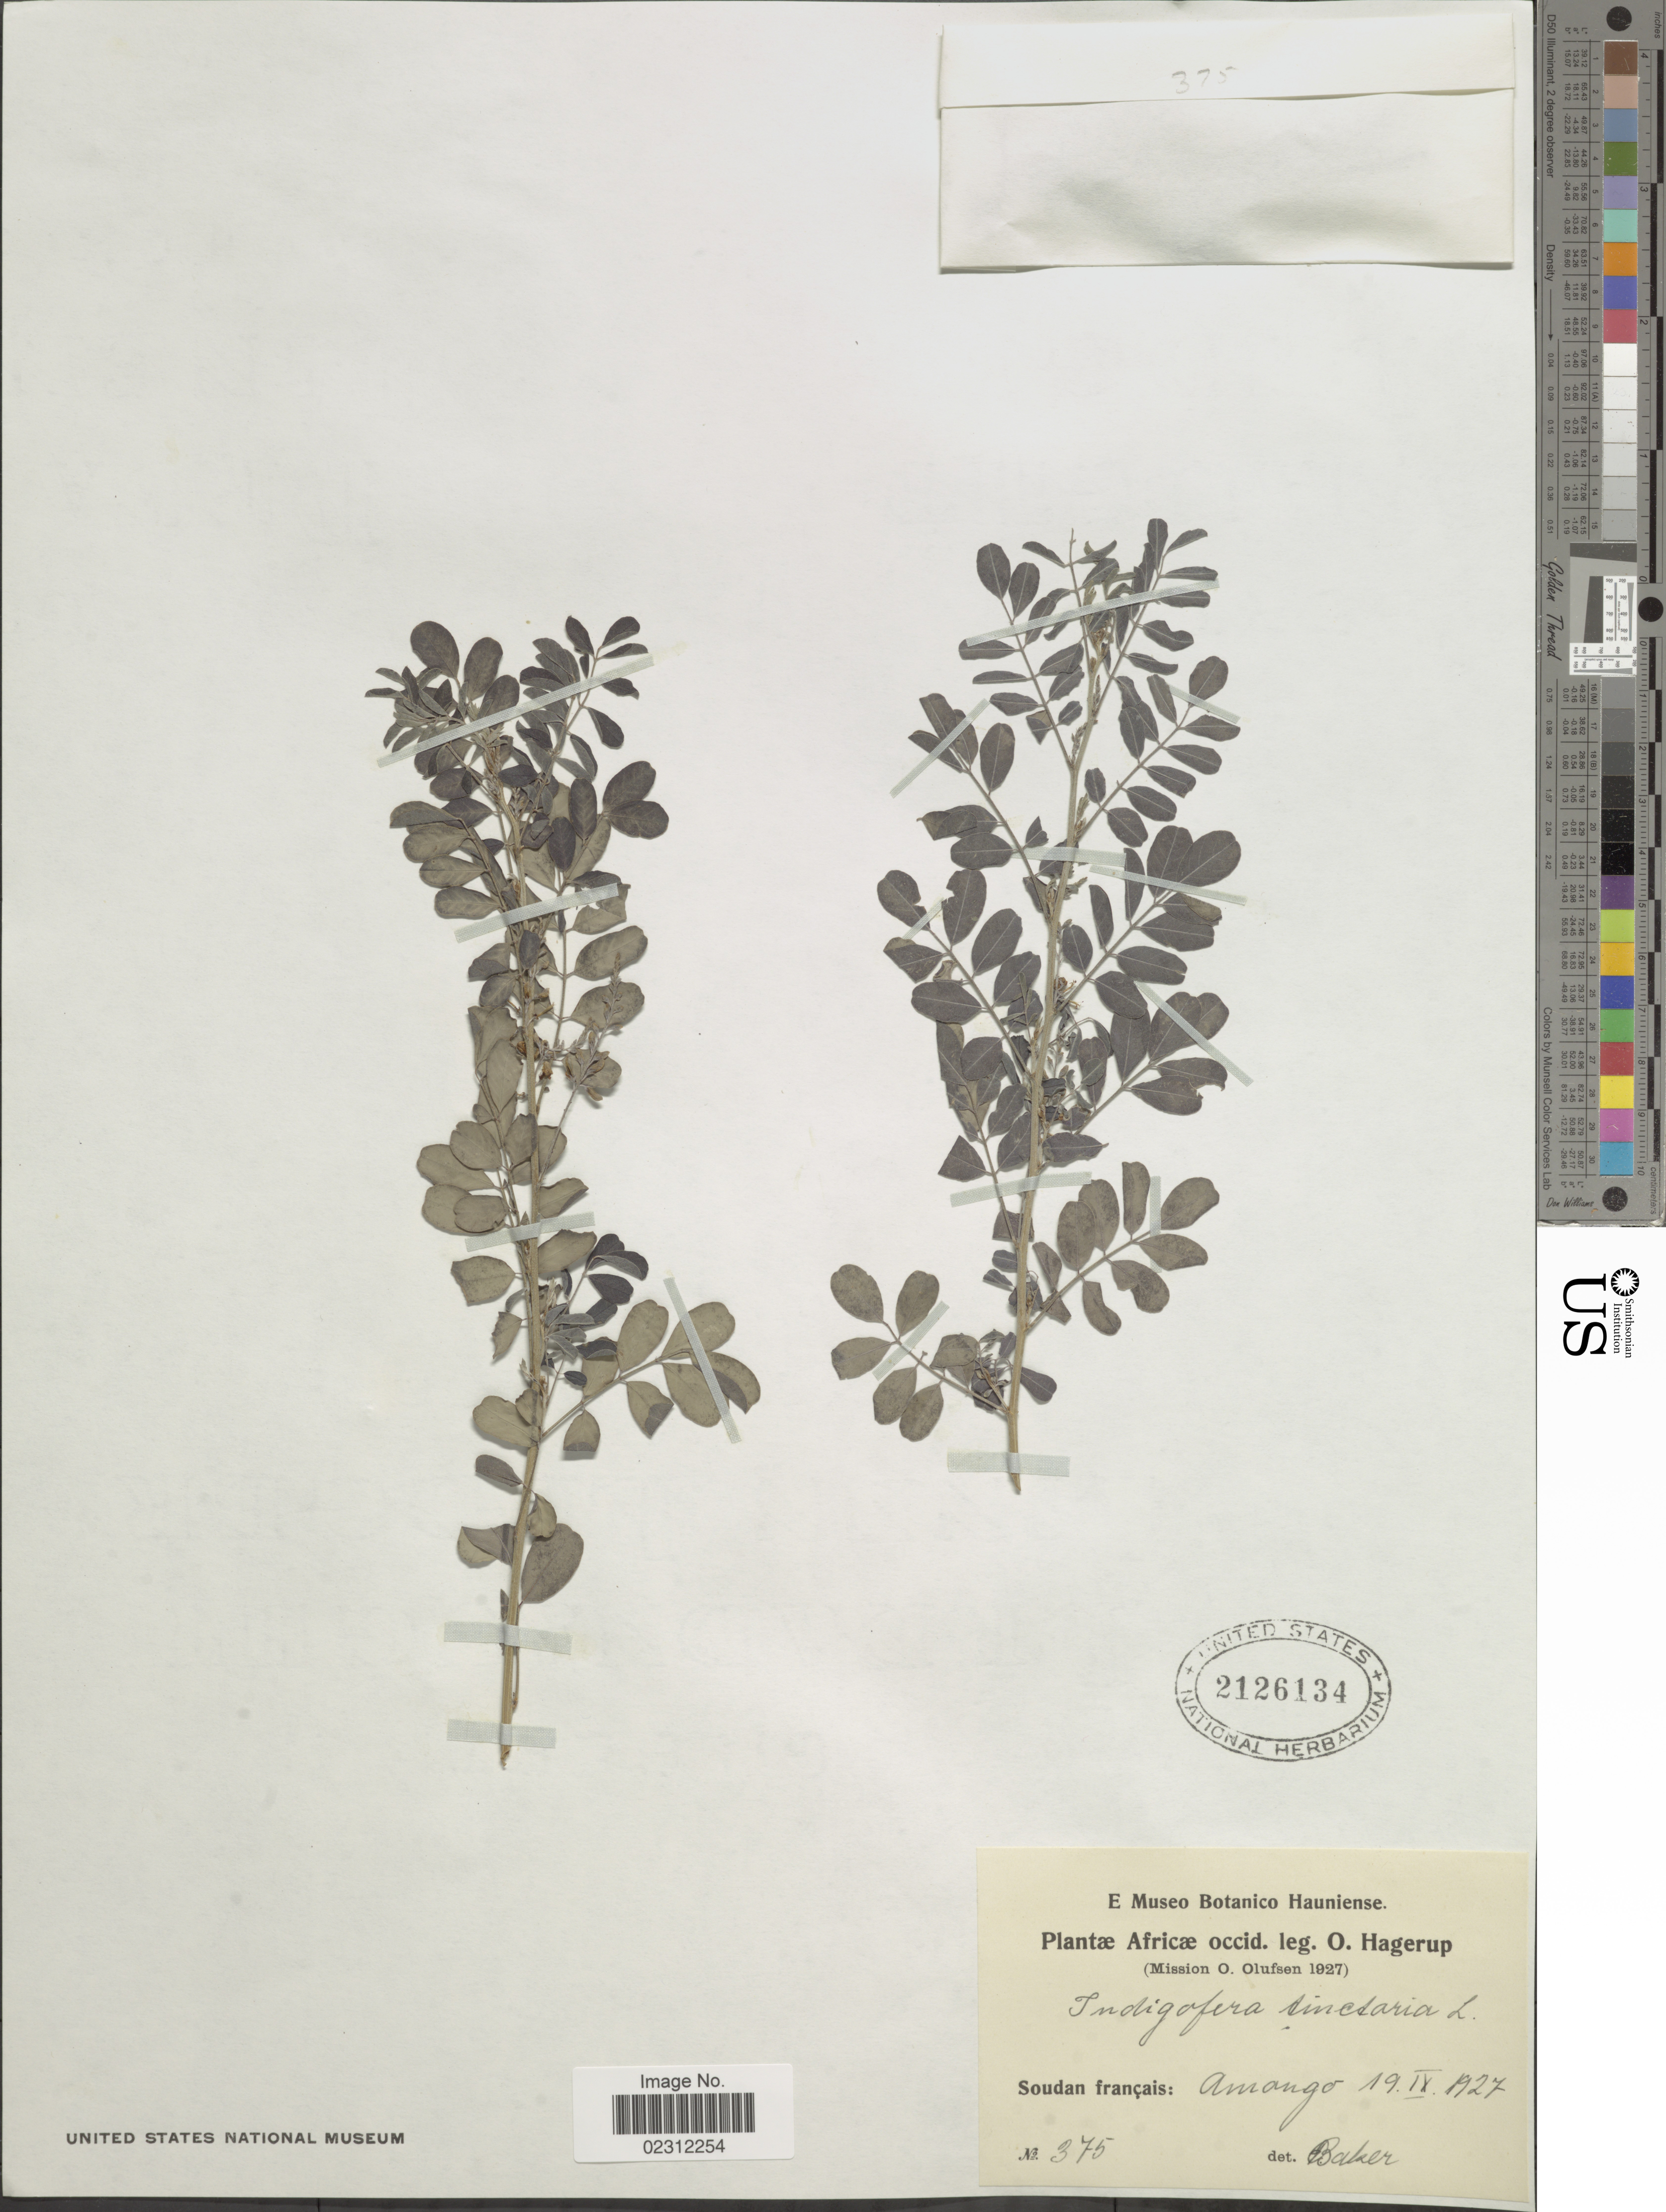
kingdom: Plantae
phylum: Tracheophyta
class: Magnoliopsida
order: Fabales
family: Fabaceae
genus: Indigofera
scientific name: Indigofera tinctoria sensu Naves non L.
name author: Naves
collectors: O. Hagerup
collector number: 375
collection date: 1927-09-19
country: Mali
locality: Soudan francais: Amango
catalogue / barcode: US 2126134